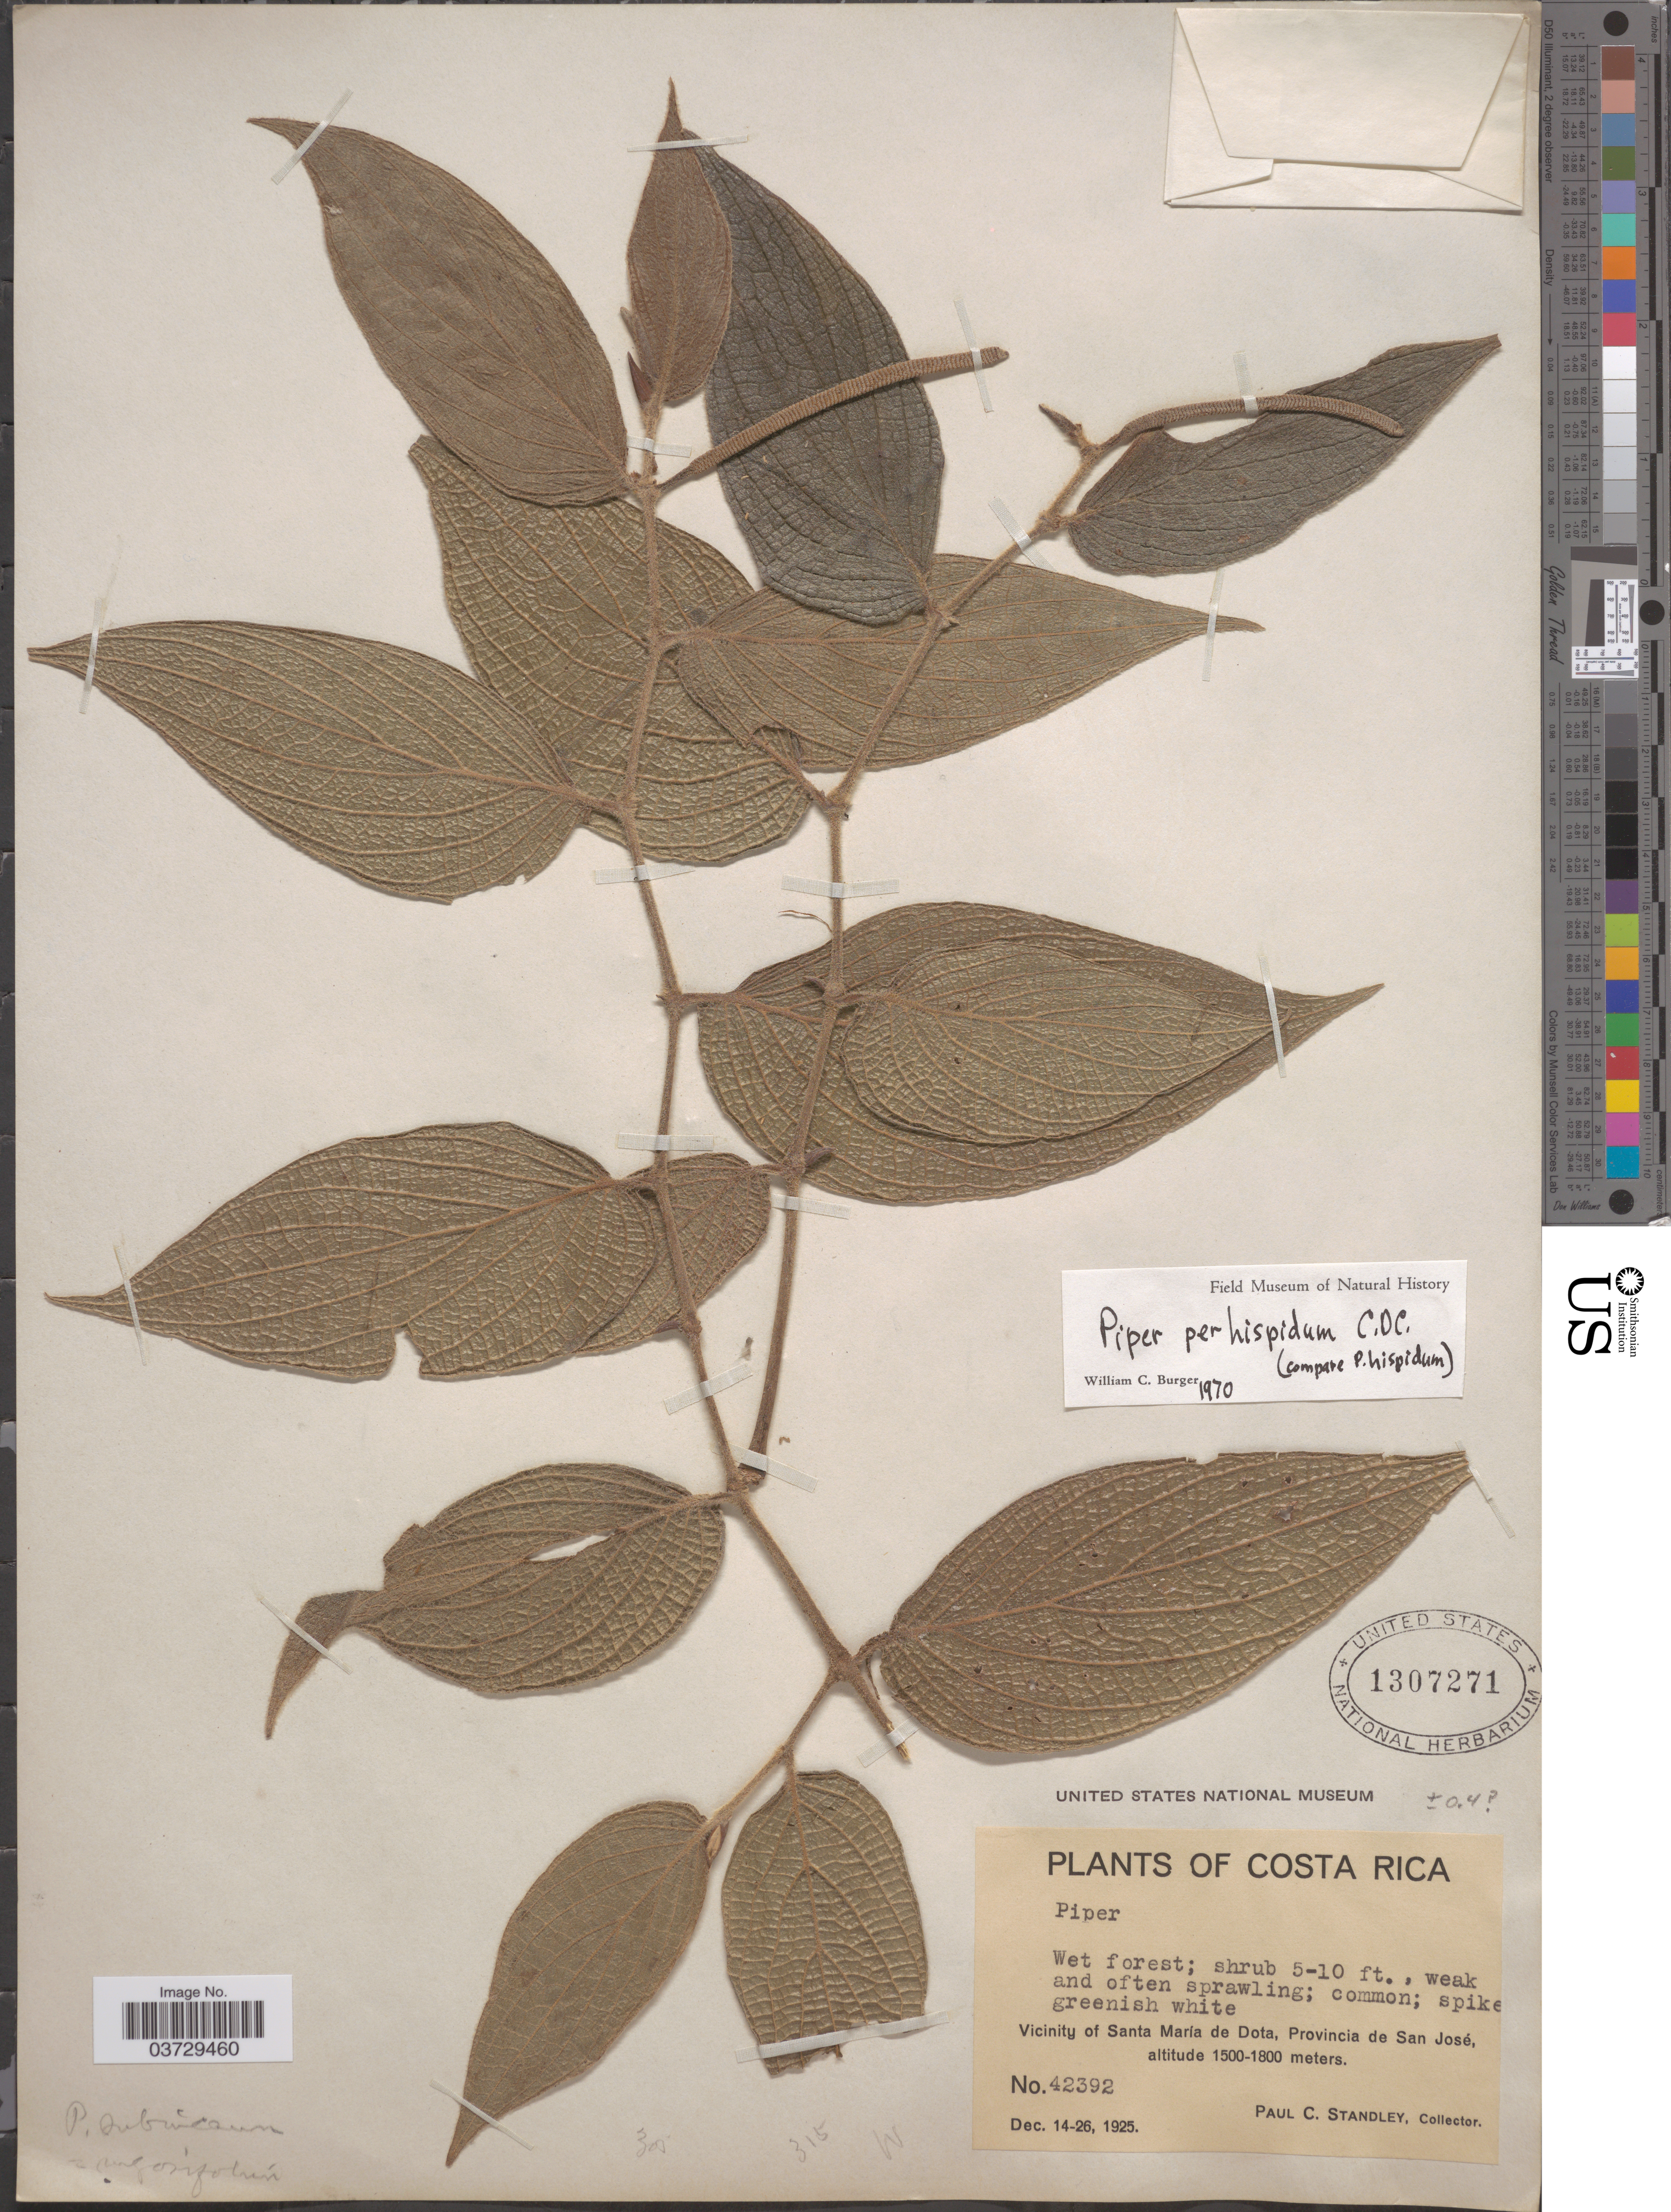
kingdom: Plantae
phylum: Tracheophyta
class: Magnoliopsida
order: Piperales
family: Piperaceae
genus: Piper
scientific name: Piper perhispidum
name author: C. DC.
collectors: P. C. Standley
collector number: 42392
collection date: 1925-12-14/1925-12-26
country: Costa Rica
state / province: San José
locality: Vicinity of Santa María de Dota.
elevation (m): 1500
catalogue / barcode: US 1307271